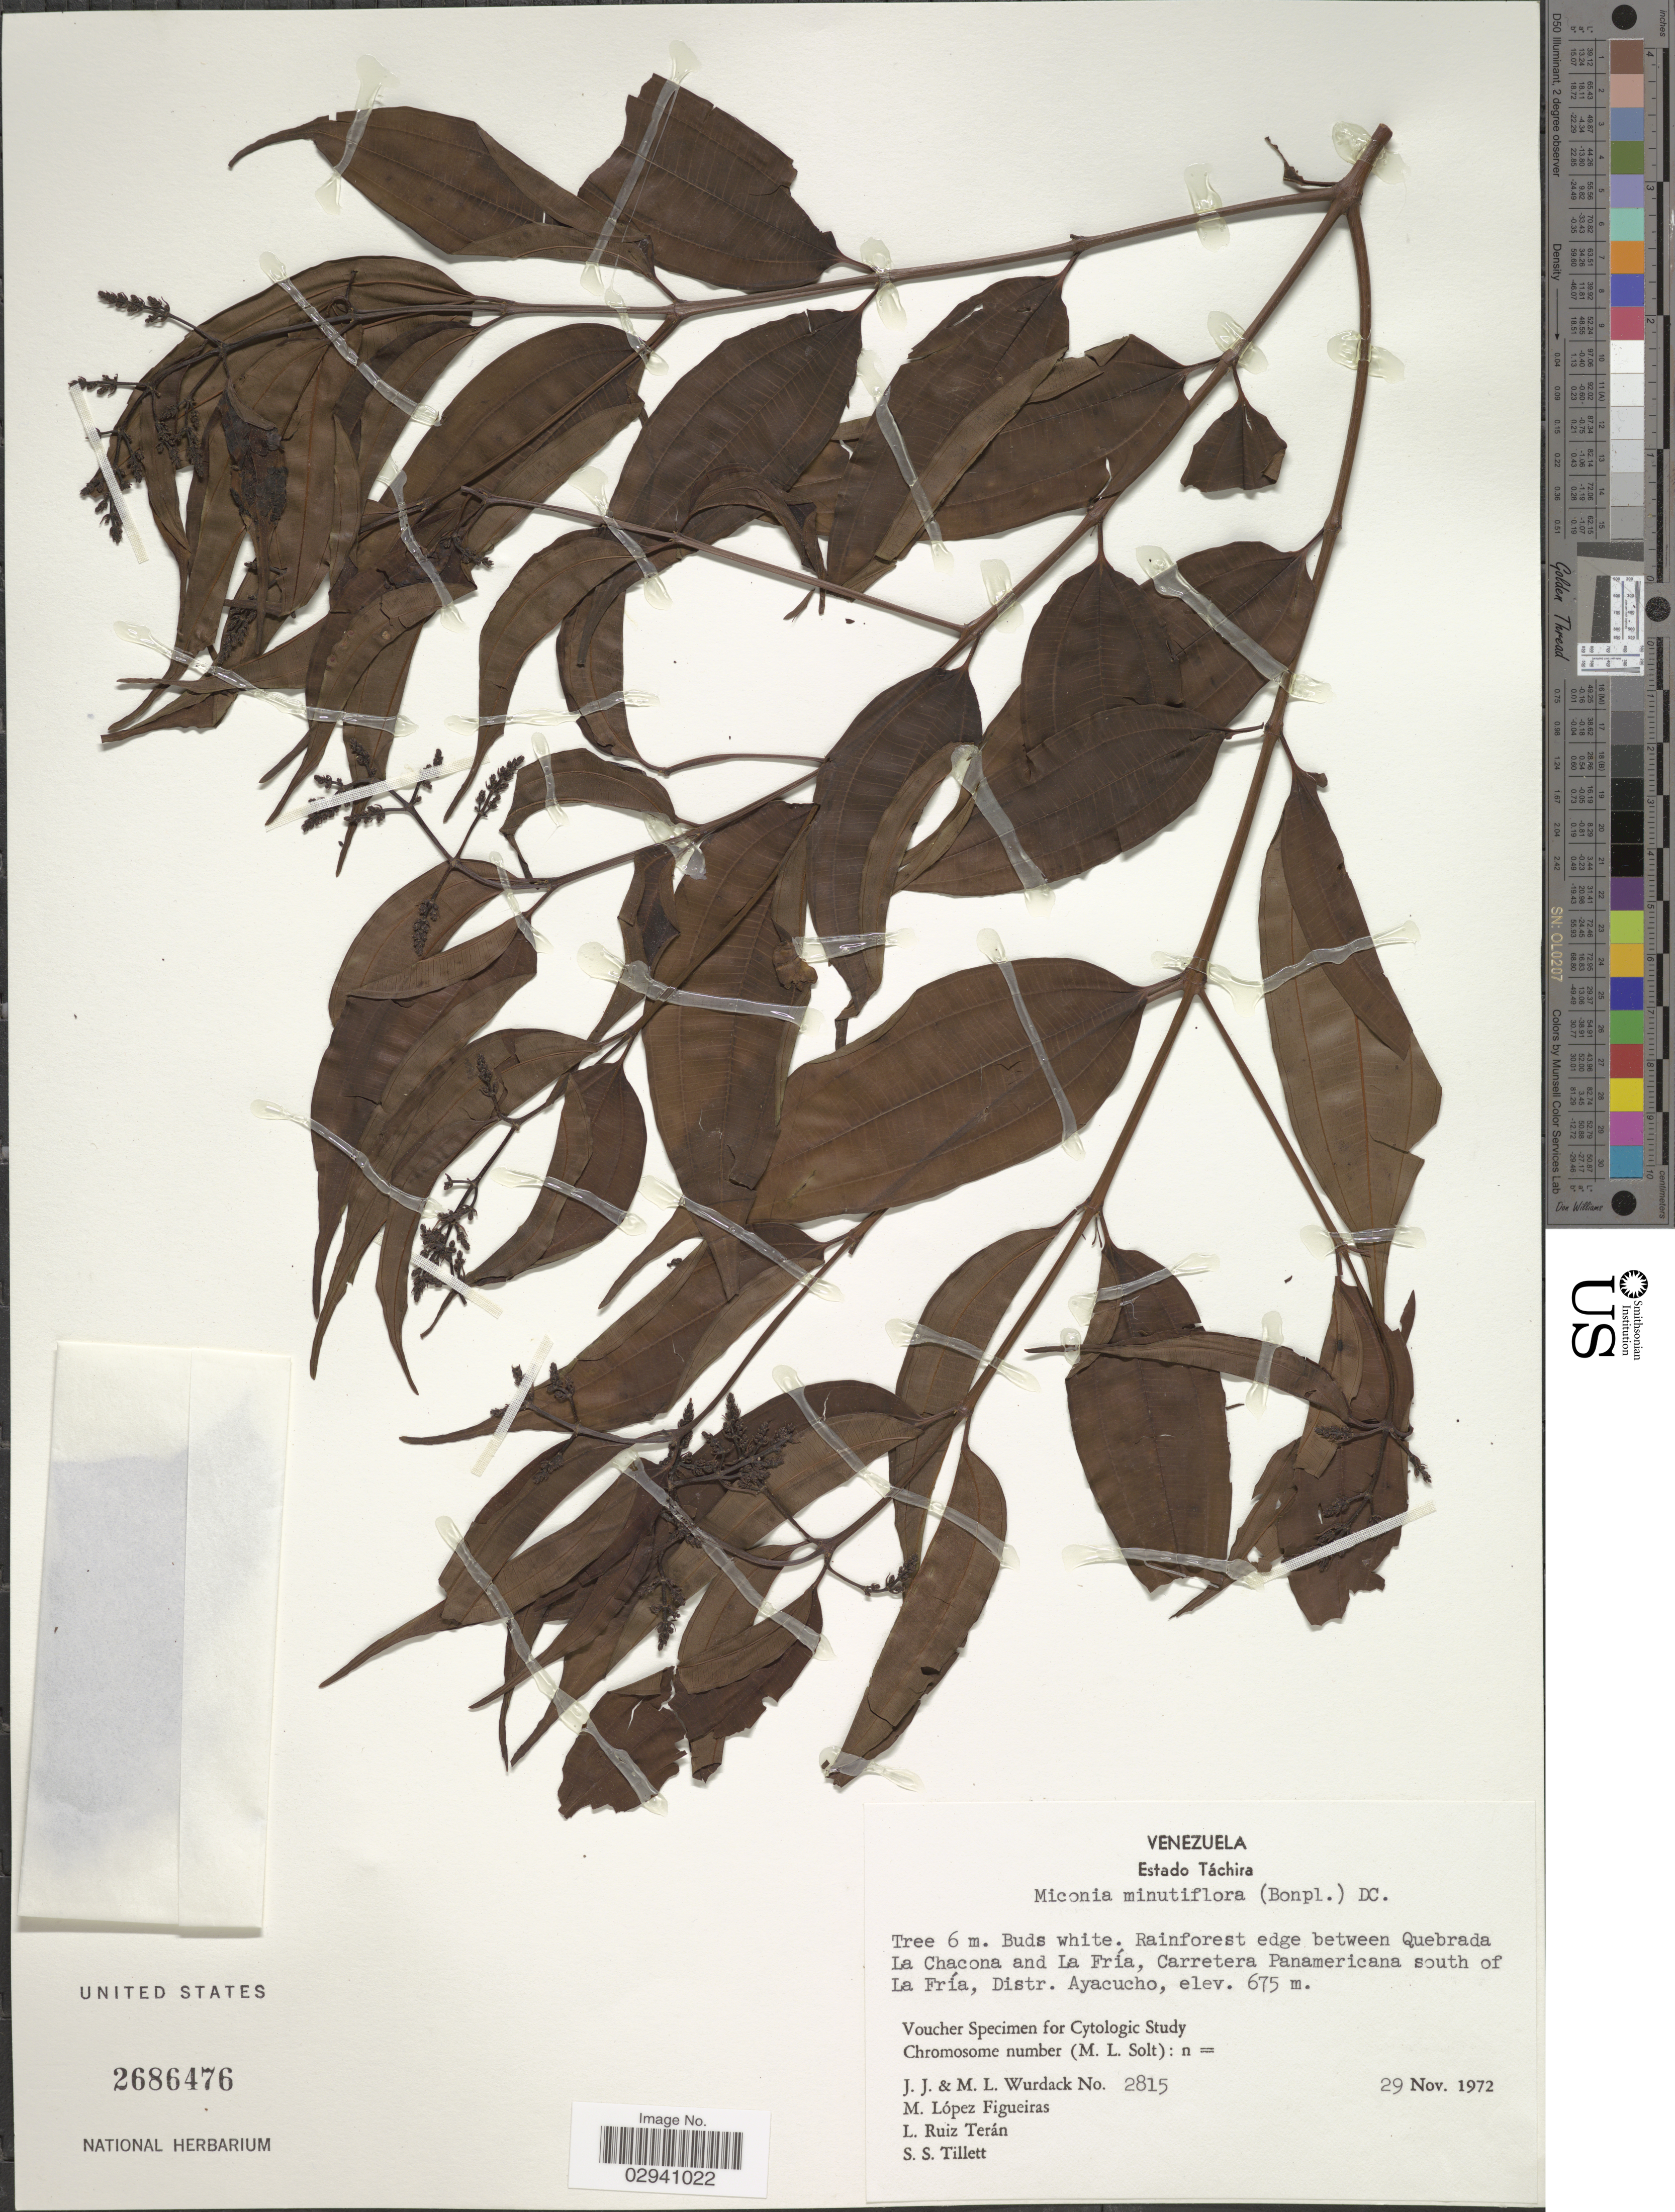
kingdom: Plantae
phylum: Tracheophyta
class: Magnoliopsida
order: Myrtales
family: Melastomataceae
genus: Miconia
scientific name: Miconia minutiflora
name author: (Bonpl.) DC.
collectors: J. J. Wurdack, M. L. Wurdack, M. López Figueiras & L. E. Ruíz-Terán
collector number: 2815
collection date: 1972-11-29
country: Venezuela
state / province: Tachira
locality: Estado Táchira. Rainforest edge between Quebrada La Chacona and La Fría, Carretera Panamericana south of La Fría, Distr. Ayacucho.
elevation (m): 675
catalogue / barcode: US 2686476